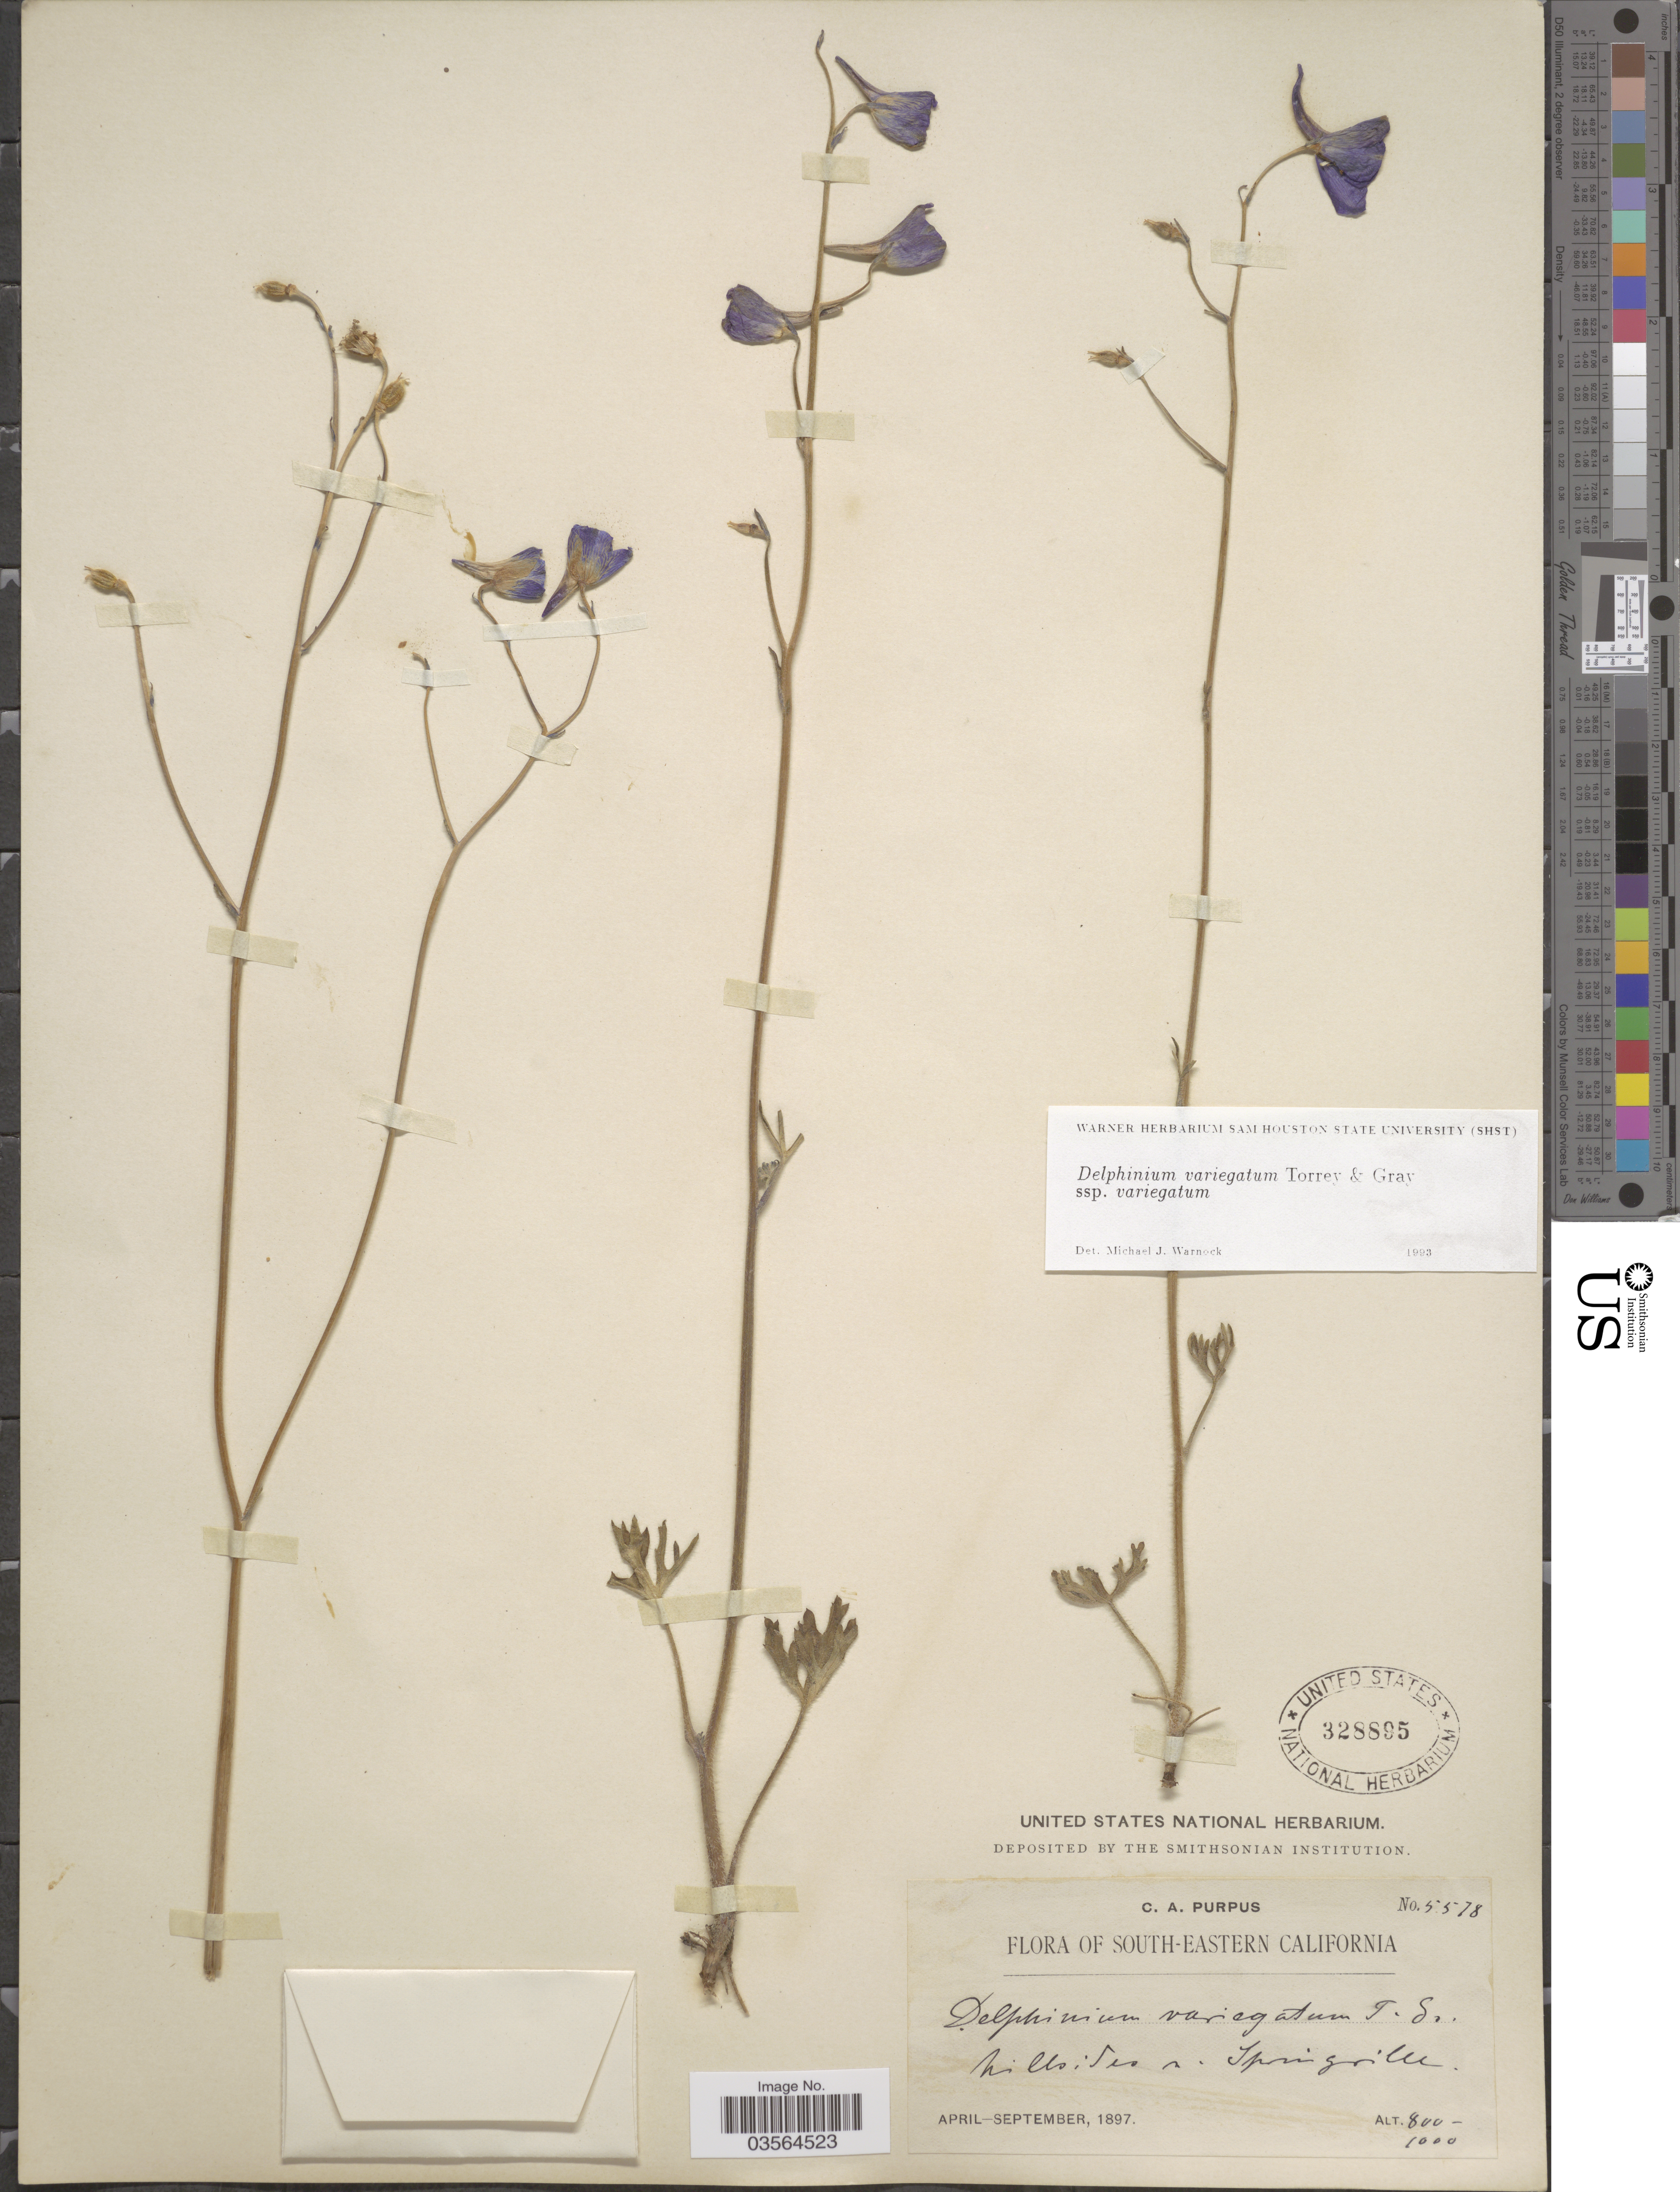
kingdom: Plantae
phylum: Tracheophyta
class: Magnoliopsida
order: Ranunculales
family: Ranunculaceae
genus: Delphinium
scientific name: Delphinium variegatum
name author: Torr. & A. Gray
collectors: C. A. Purpus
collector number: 5578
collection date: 1897-04/1897-09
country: United States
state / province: California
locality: South-eastern California. Hillsides n. Springville.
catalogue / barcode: US 328895